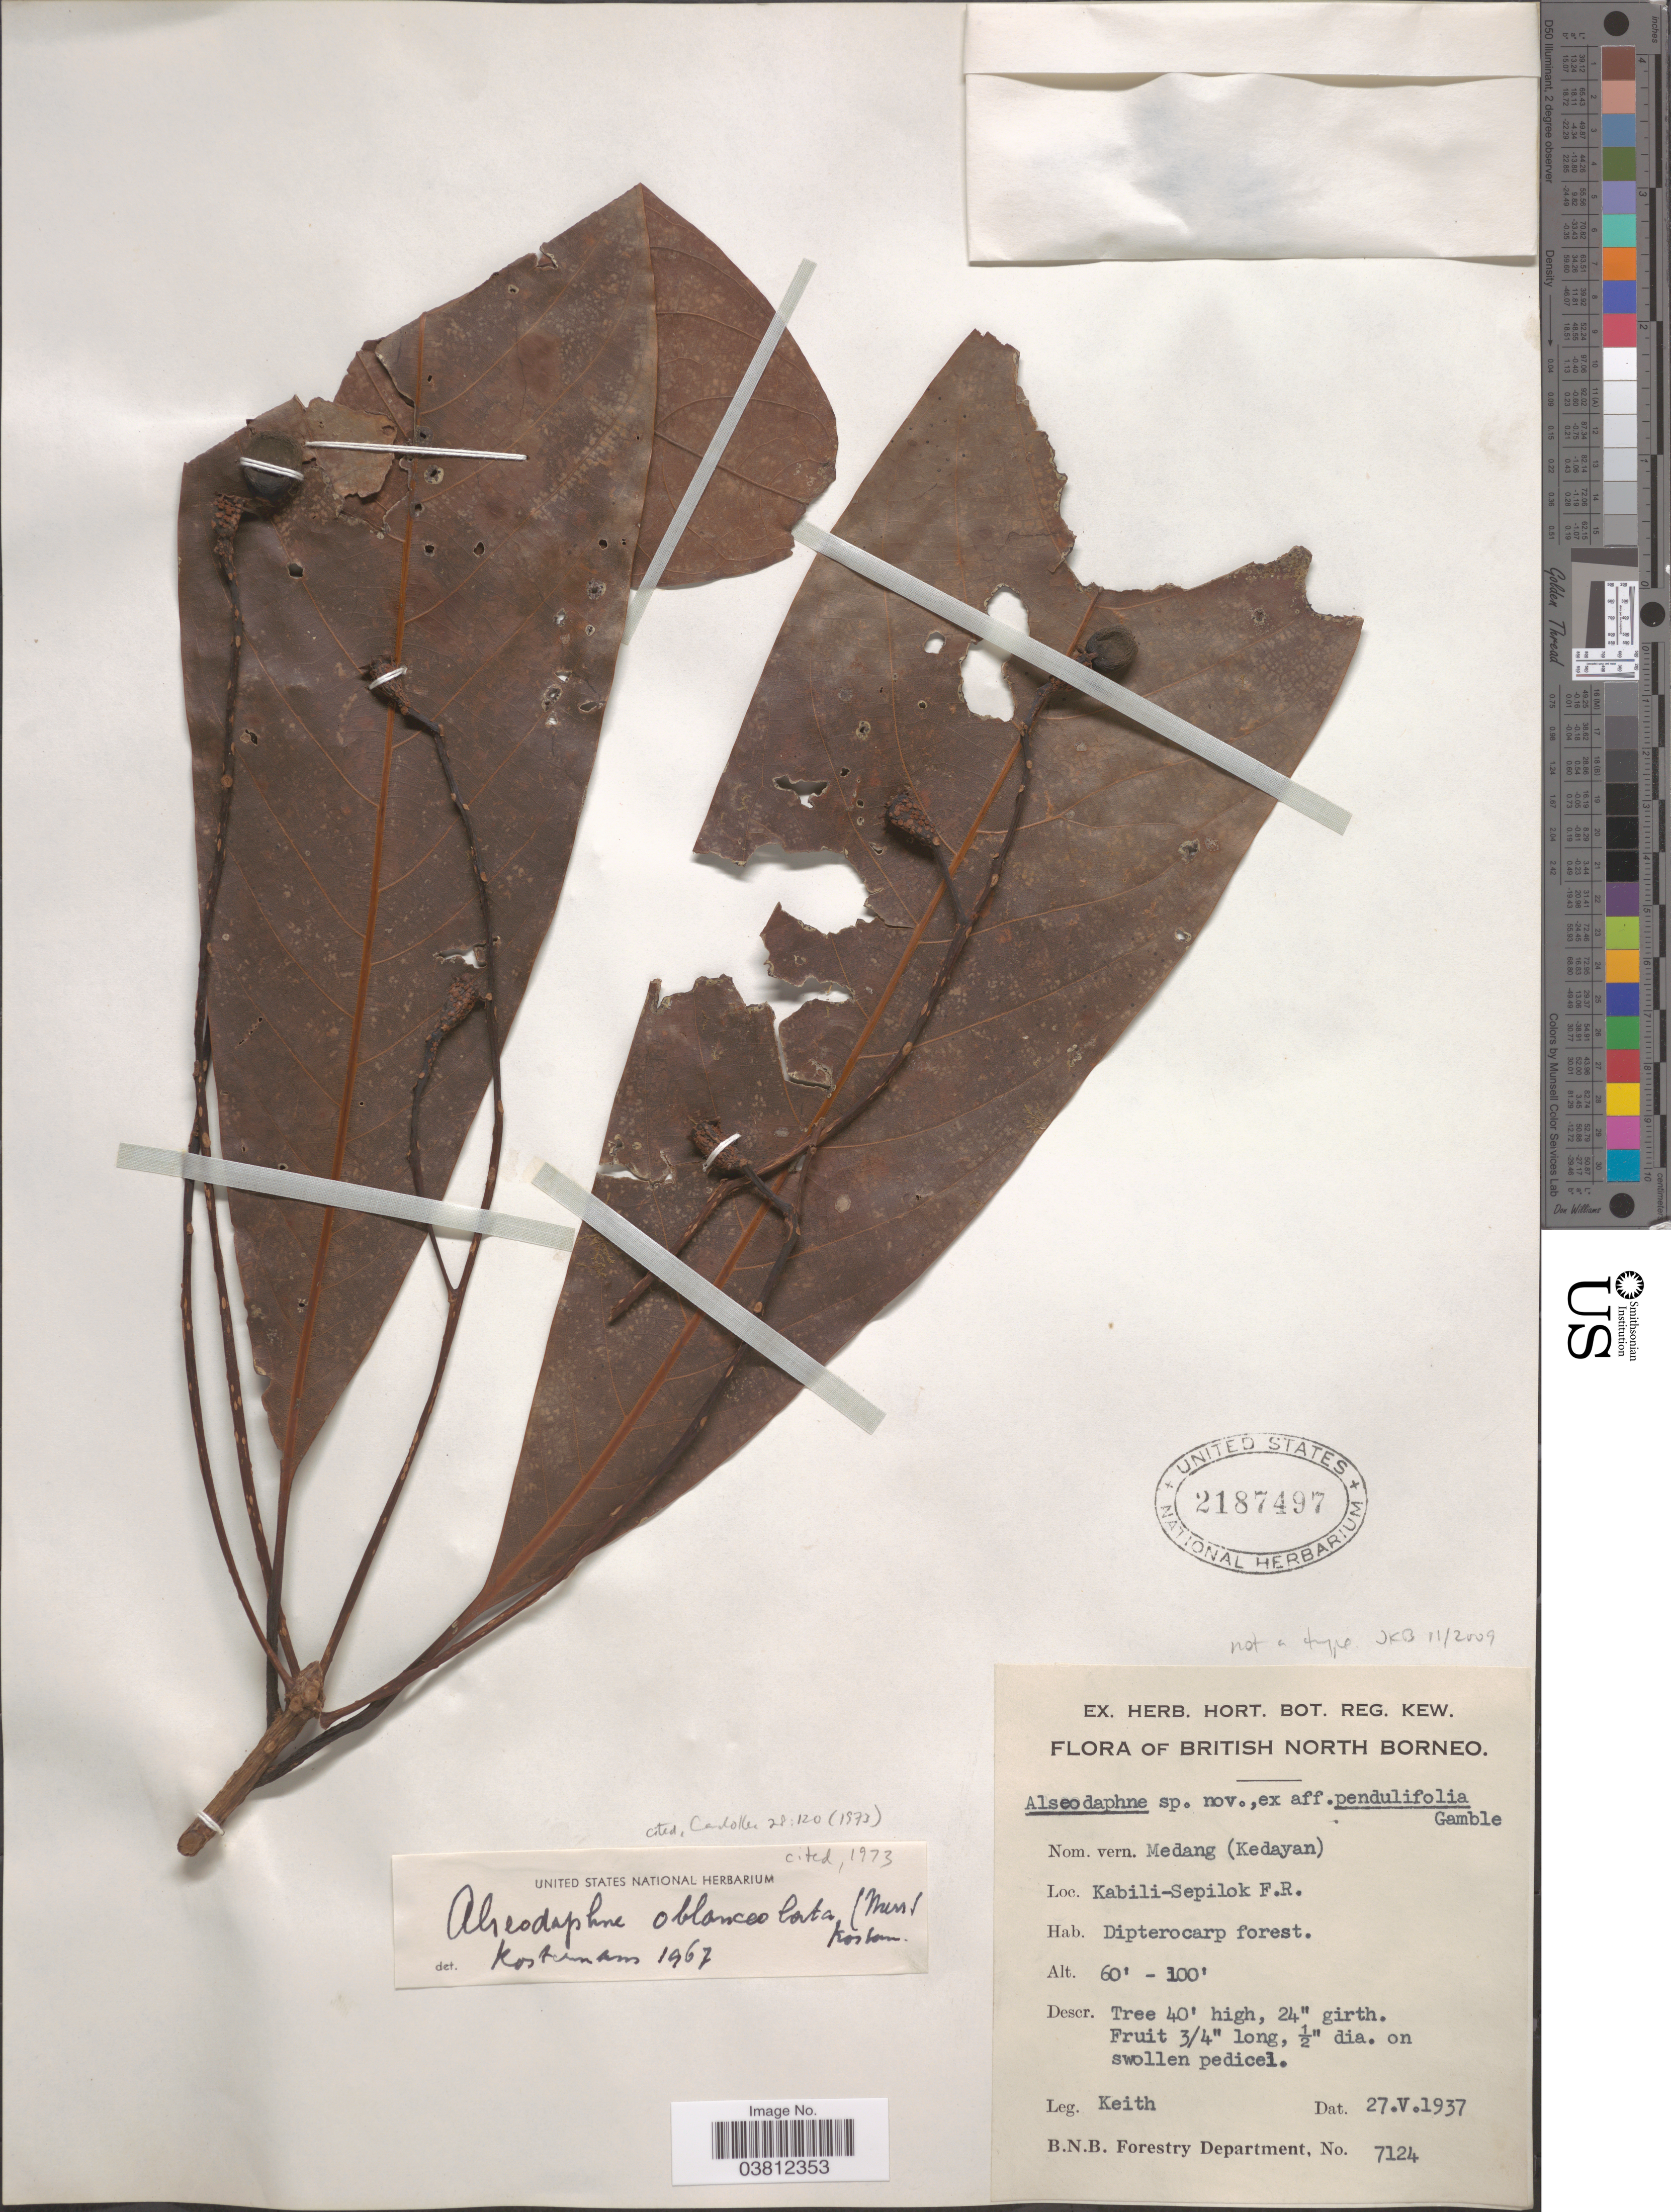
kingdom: Plantae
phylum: Tracheophyta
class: Magnoliopsida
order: Laurales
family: Lauraceae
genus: Alseodaphne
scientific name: Alseodaphne oblanceolatum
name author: Merr.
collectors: -. Keith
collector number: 7124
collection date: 1937-05-27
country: Malaysia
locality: British North Borneo. Kabili-Sepilok F.R.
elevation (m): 18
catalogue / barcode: US 2187497